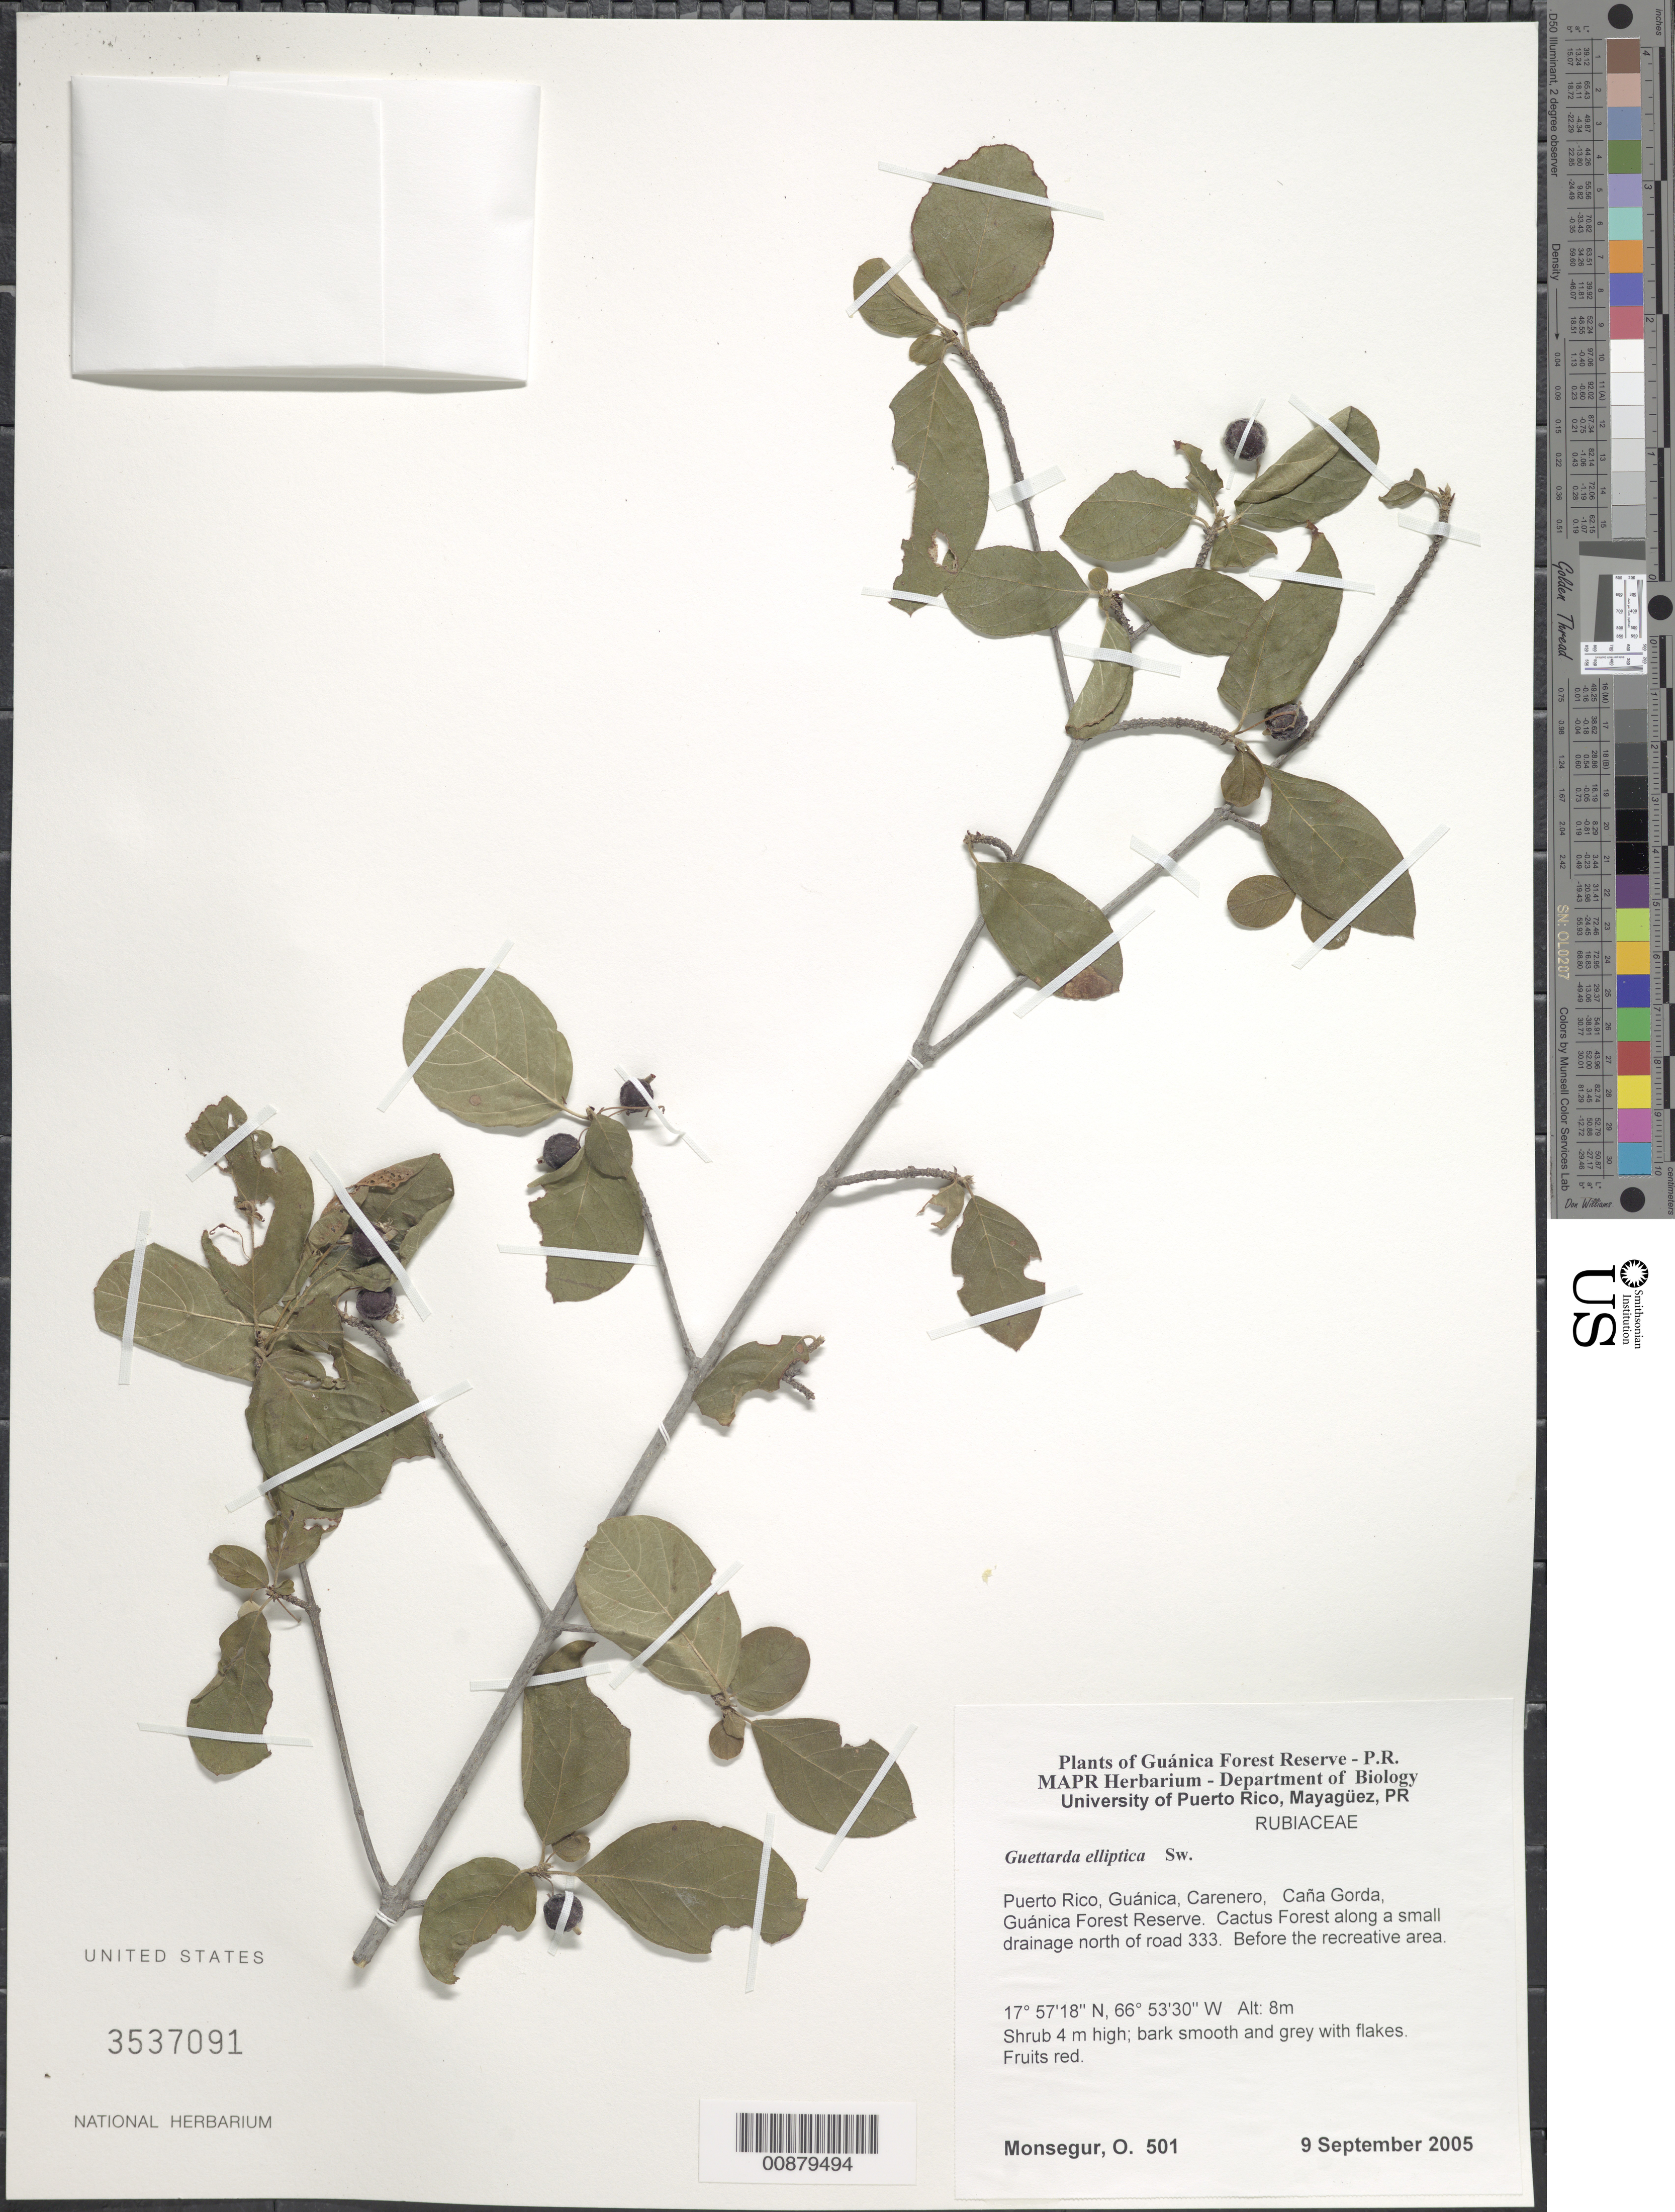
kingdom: Plantae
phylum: Tracheophyta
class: Magnoliopsida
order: Gentianales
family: Rubiaceae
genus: Guettarda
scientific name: Guettarda elliptica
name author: Sw.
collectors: O. Monsegur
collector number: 501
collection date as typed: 09 Sep 2005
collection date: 2005-09-09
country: Puerto Rico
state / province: Guánica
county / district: Carenero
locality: Guánica Forest Reserve. Caña Gorda, Cactus Forest along a small drainage north of road 333. Before the recreative area.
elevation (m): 8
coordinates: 17.57177, 66.53301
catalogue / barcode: US 3537091